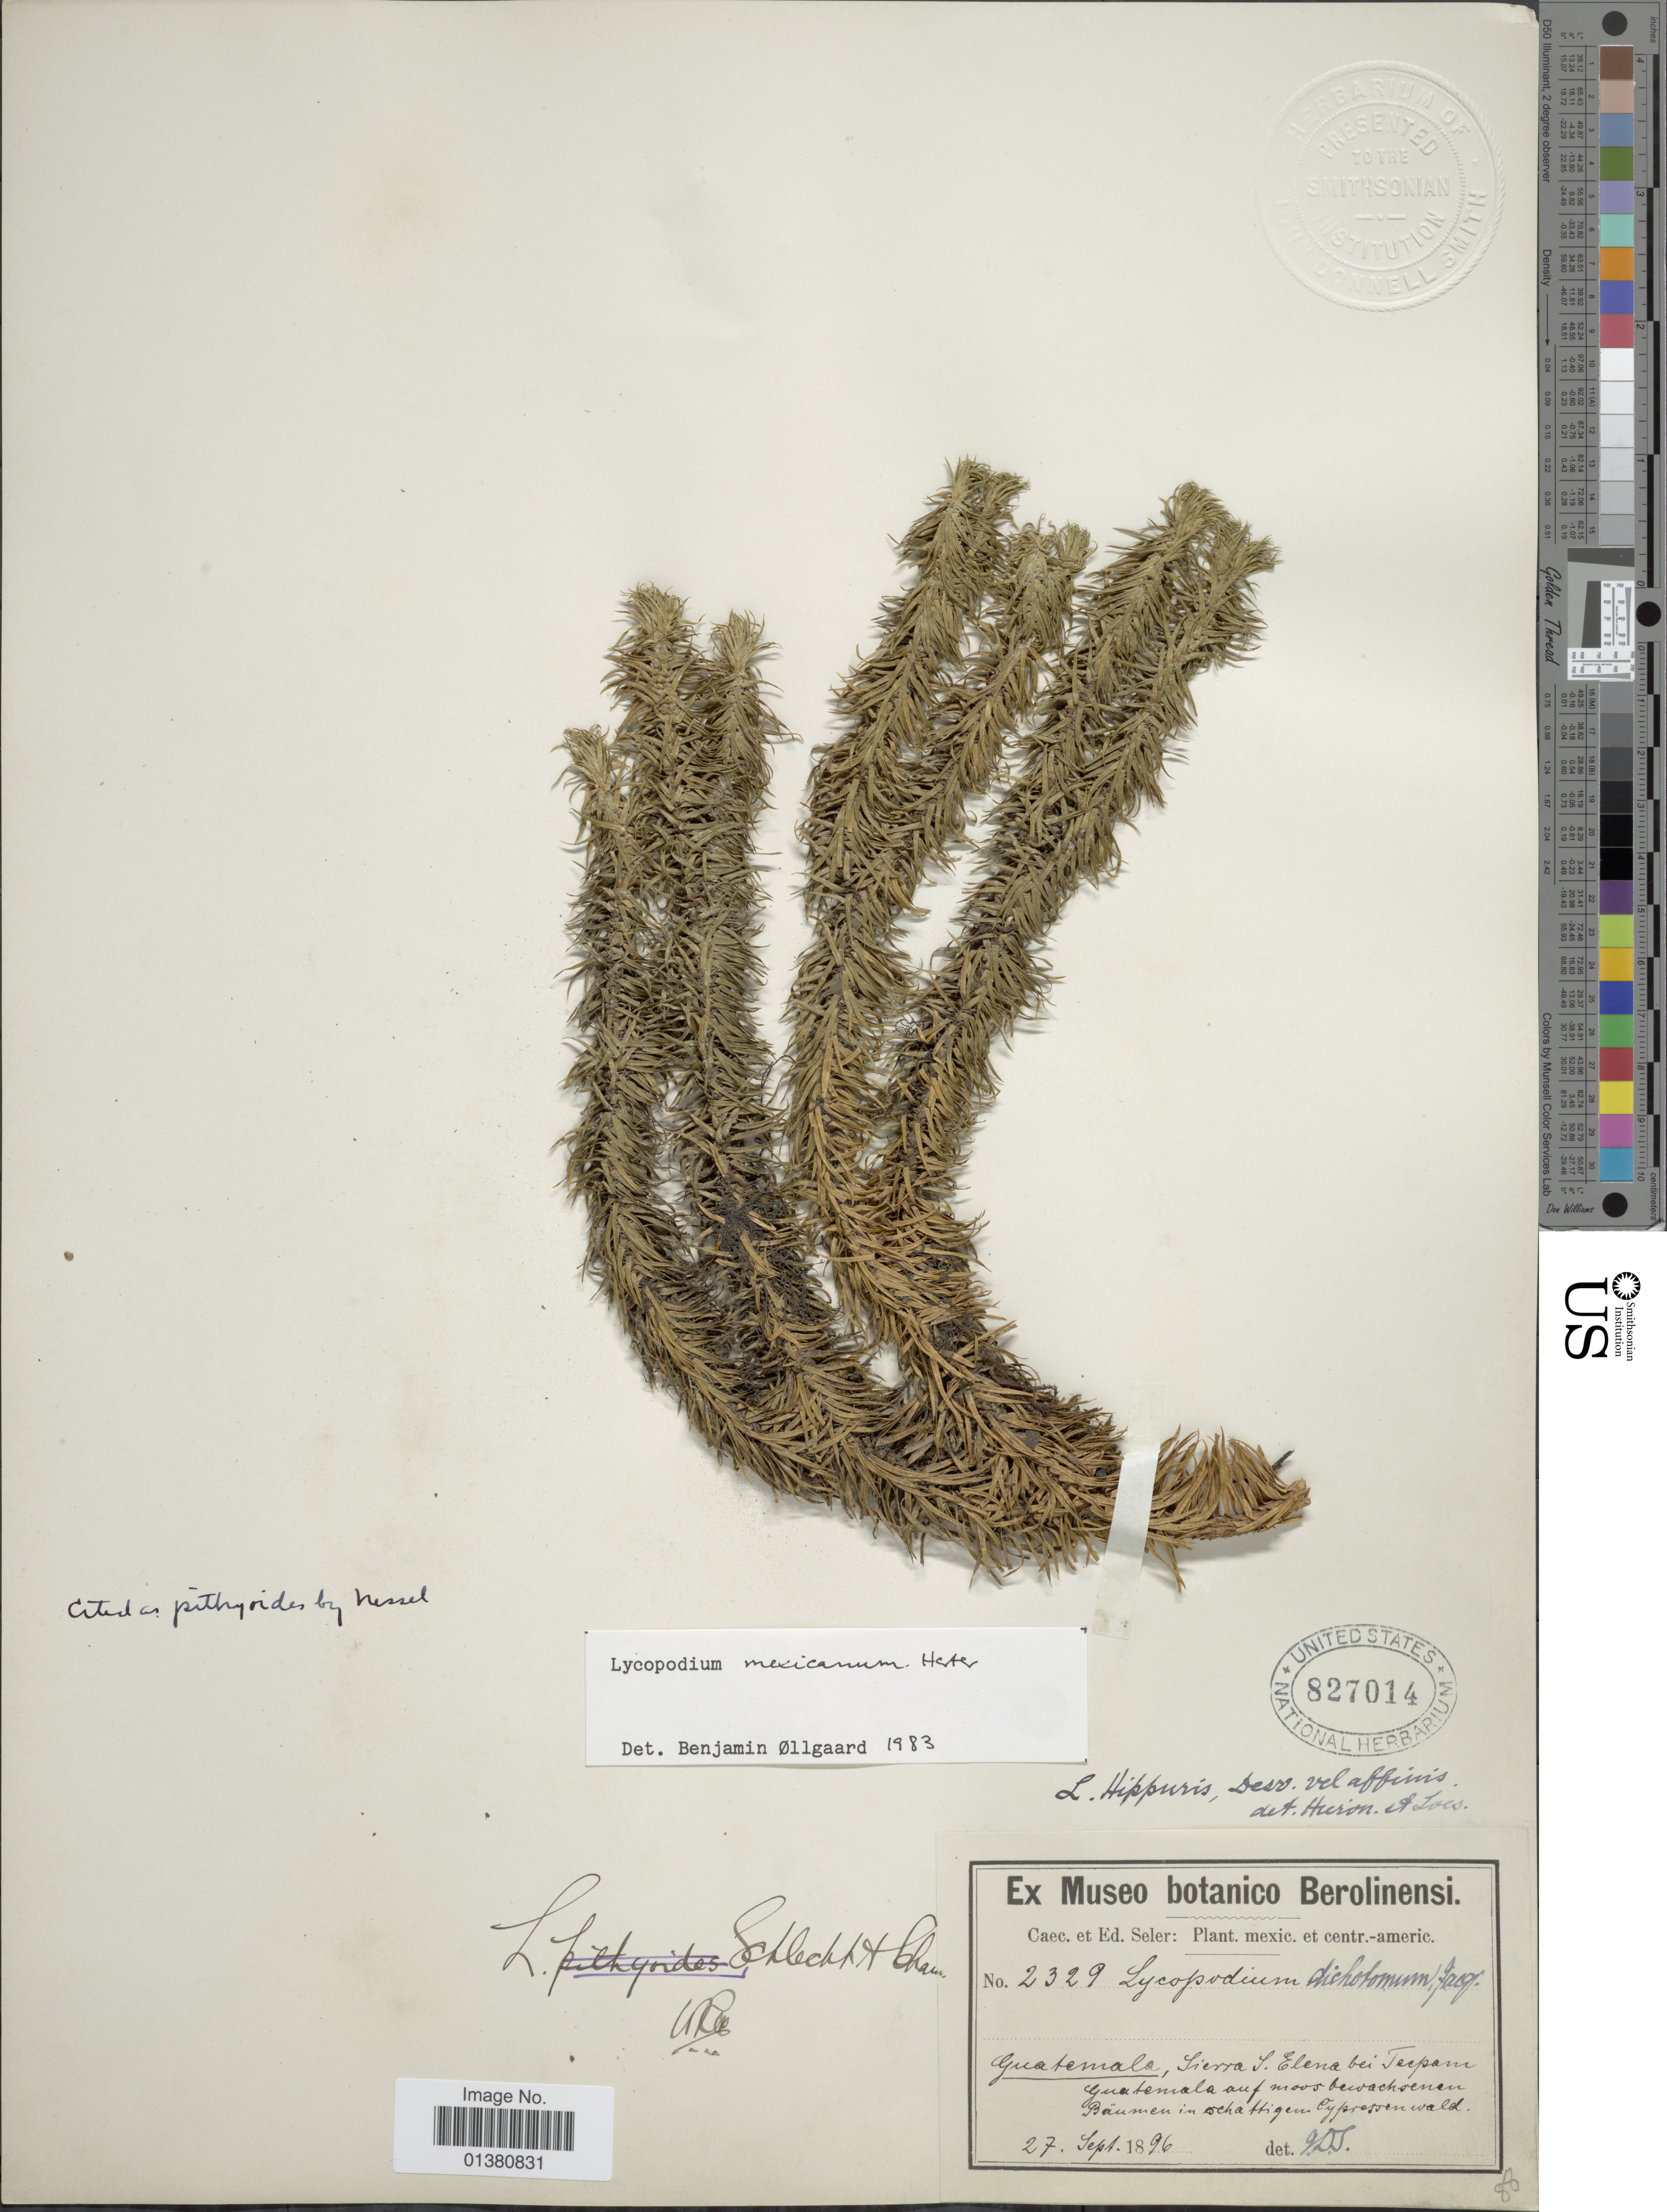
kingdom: Plantae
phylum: Tracheophyta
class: Lycopodiopsida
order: Lycopodiales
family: Lycopodiaceae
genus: Phlegmariurus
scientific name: Phlegmariurus mexicanus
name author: (Herter) B. Øllg.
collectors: E. G. Seler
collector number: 2329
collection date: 1896-09-27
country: Guatemala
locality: Sierra S Elena bei Tacpan Guatemala.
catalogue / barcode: US 827014